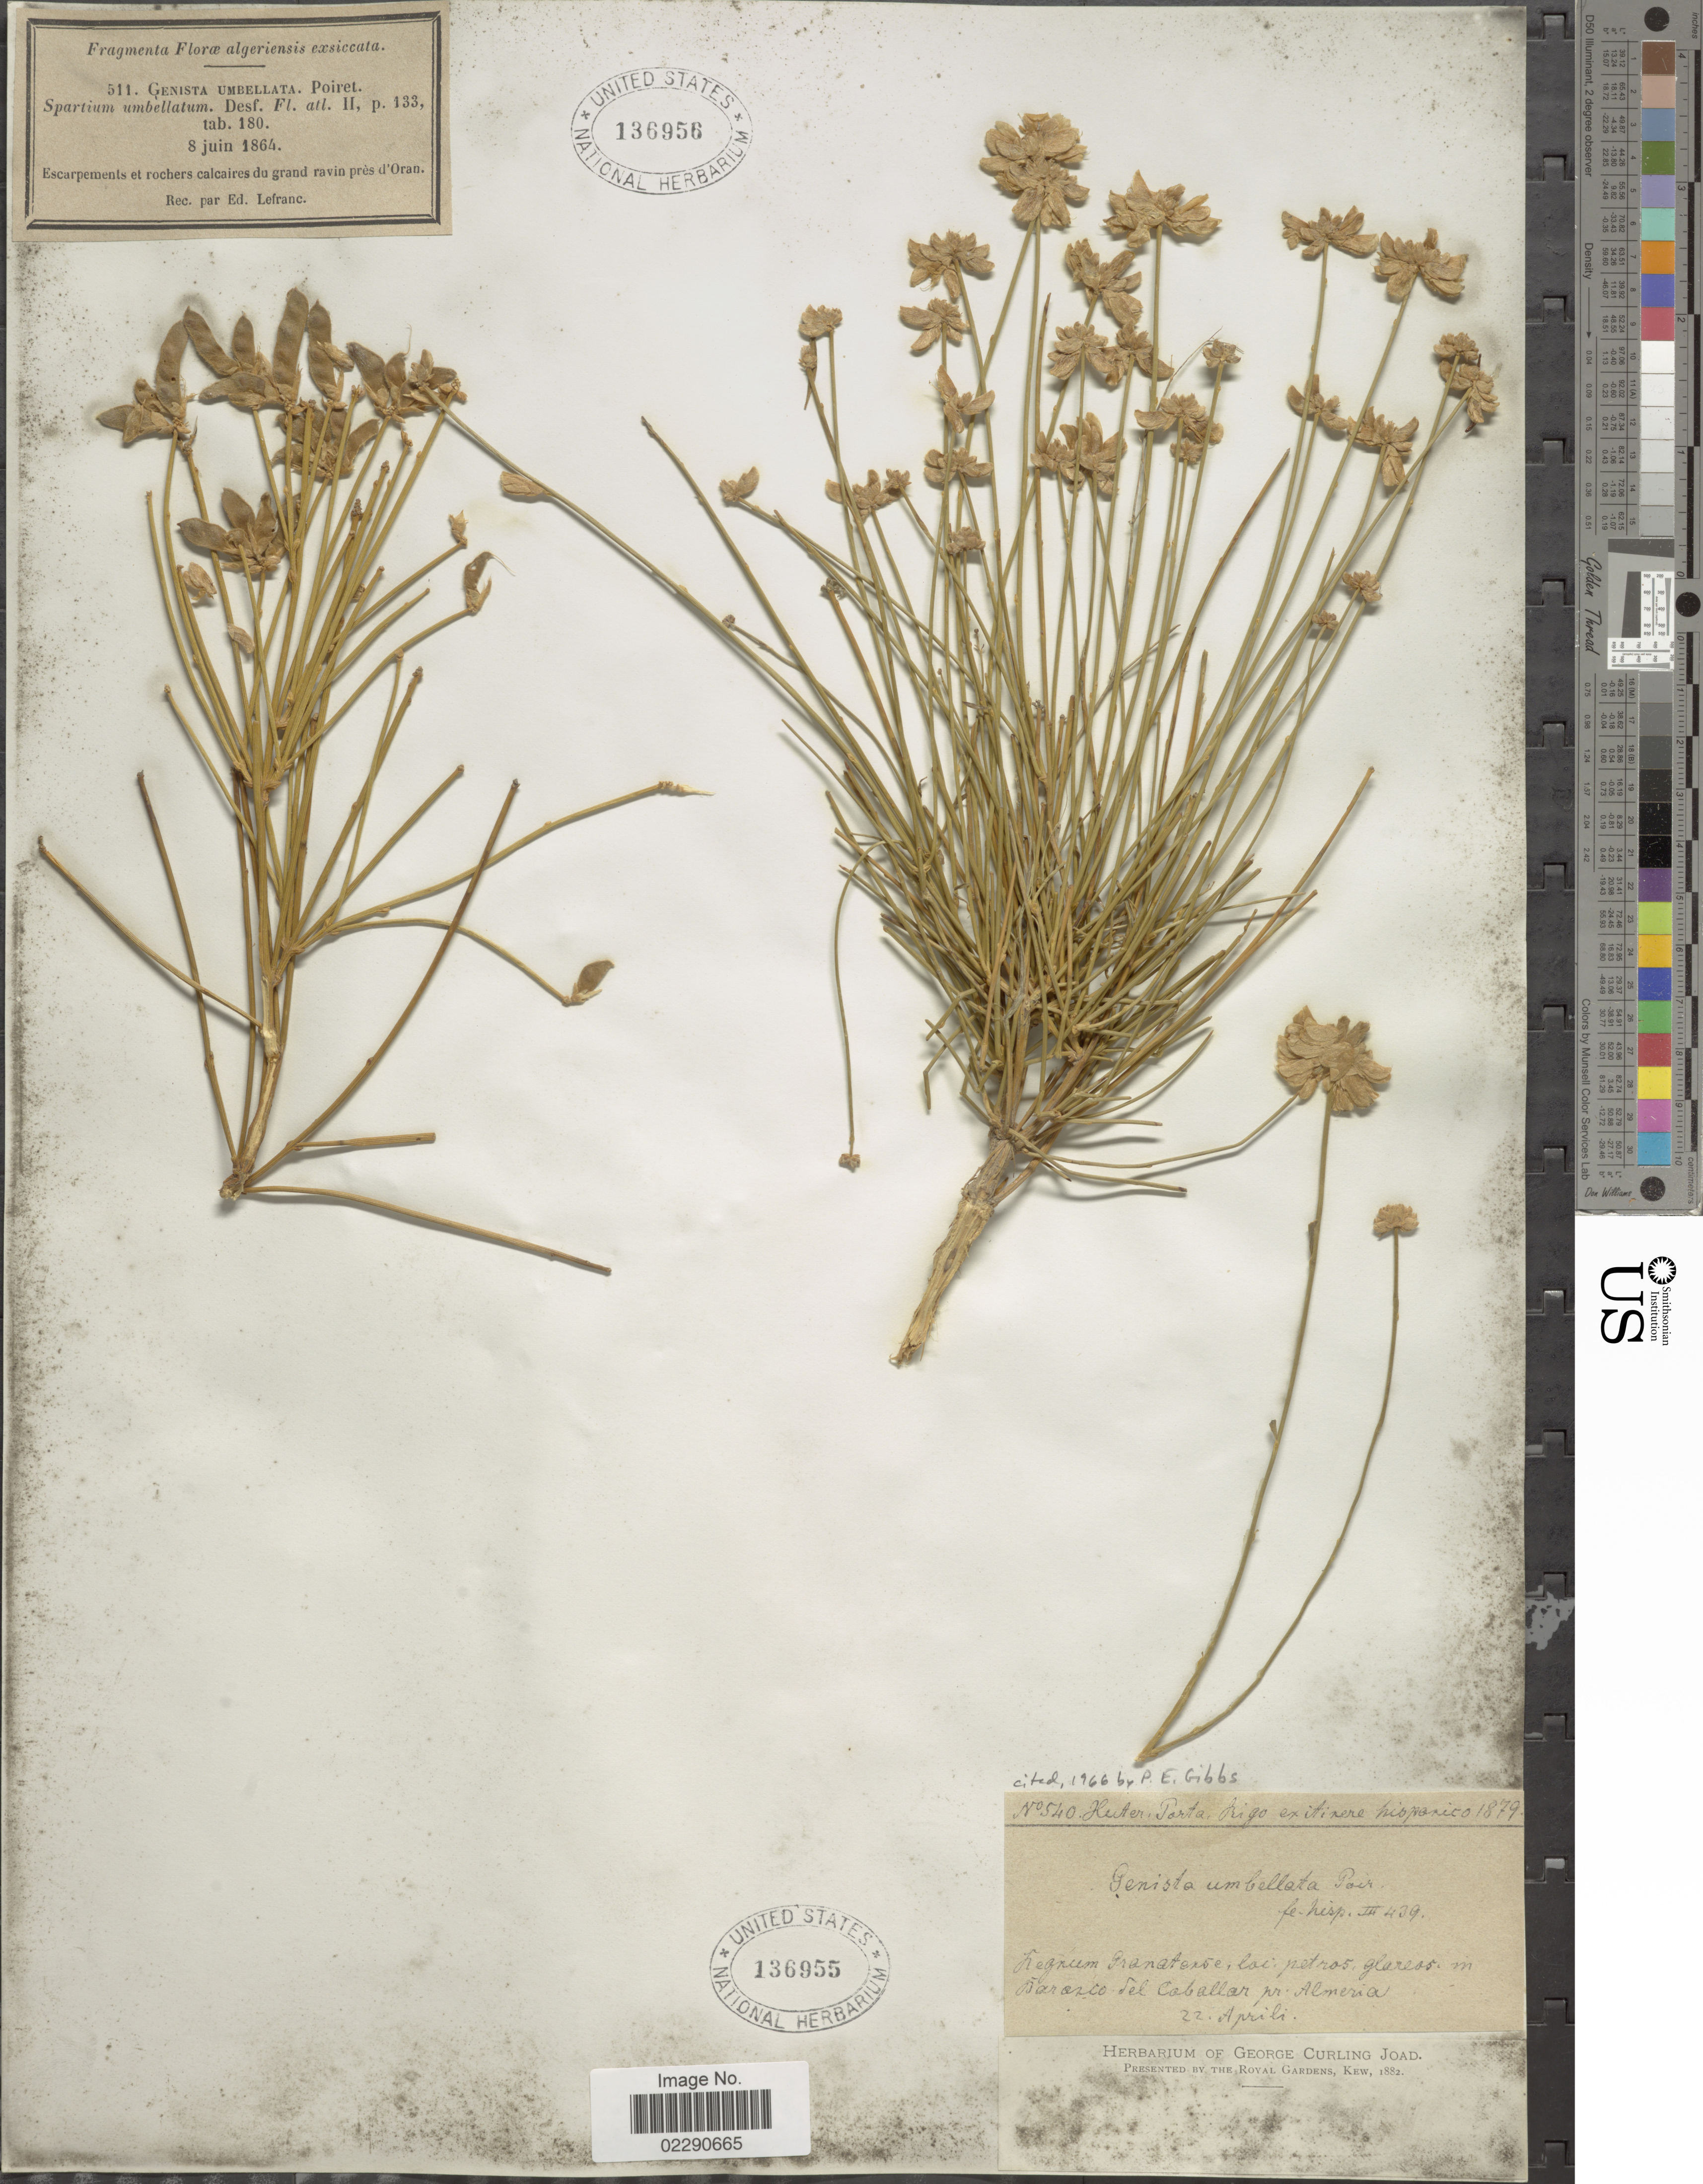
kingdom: Plantae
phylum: Tracheophyta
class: Magnoliopsida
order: Fabales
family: Fabaceae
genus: Genista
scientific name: Genista umbellata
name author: (L'Hér.) Poir.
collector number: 511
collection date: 1864-06-08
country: Algeria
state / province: Oran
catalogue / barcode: US 136956